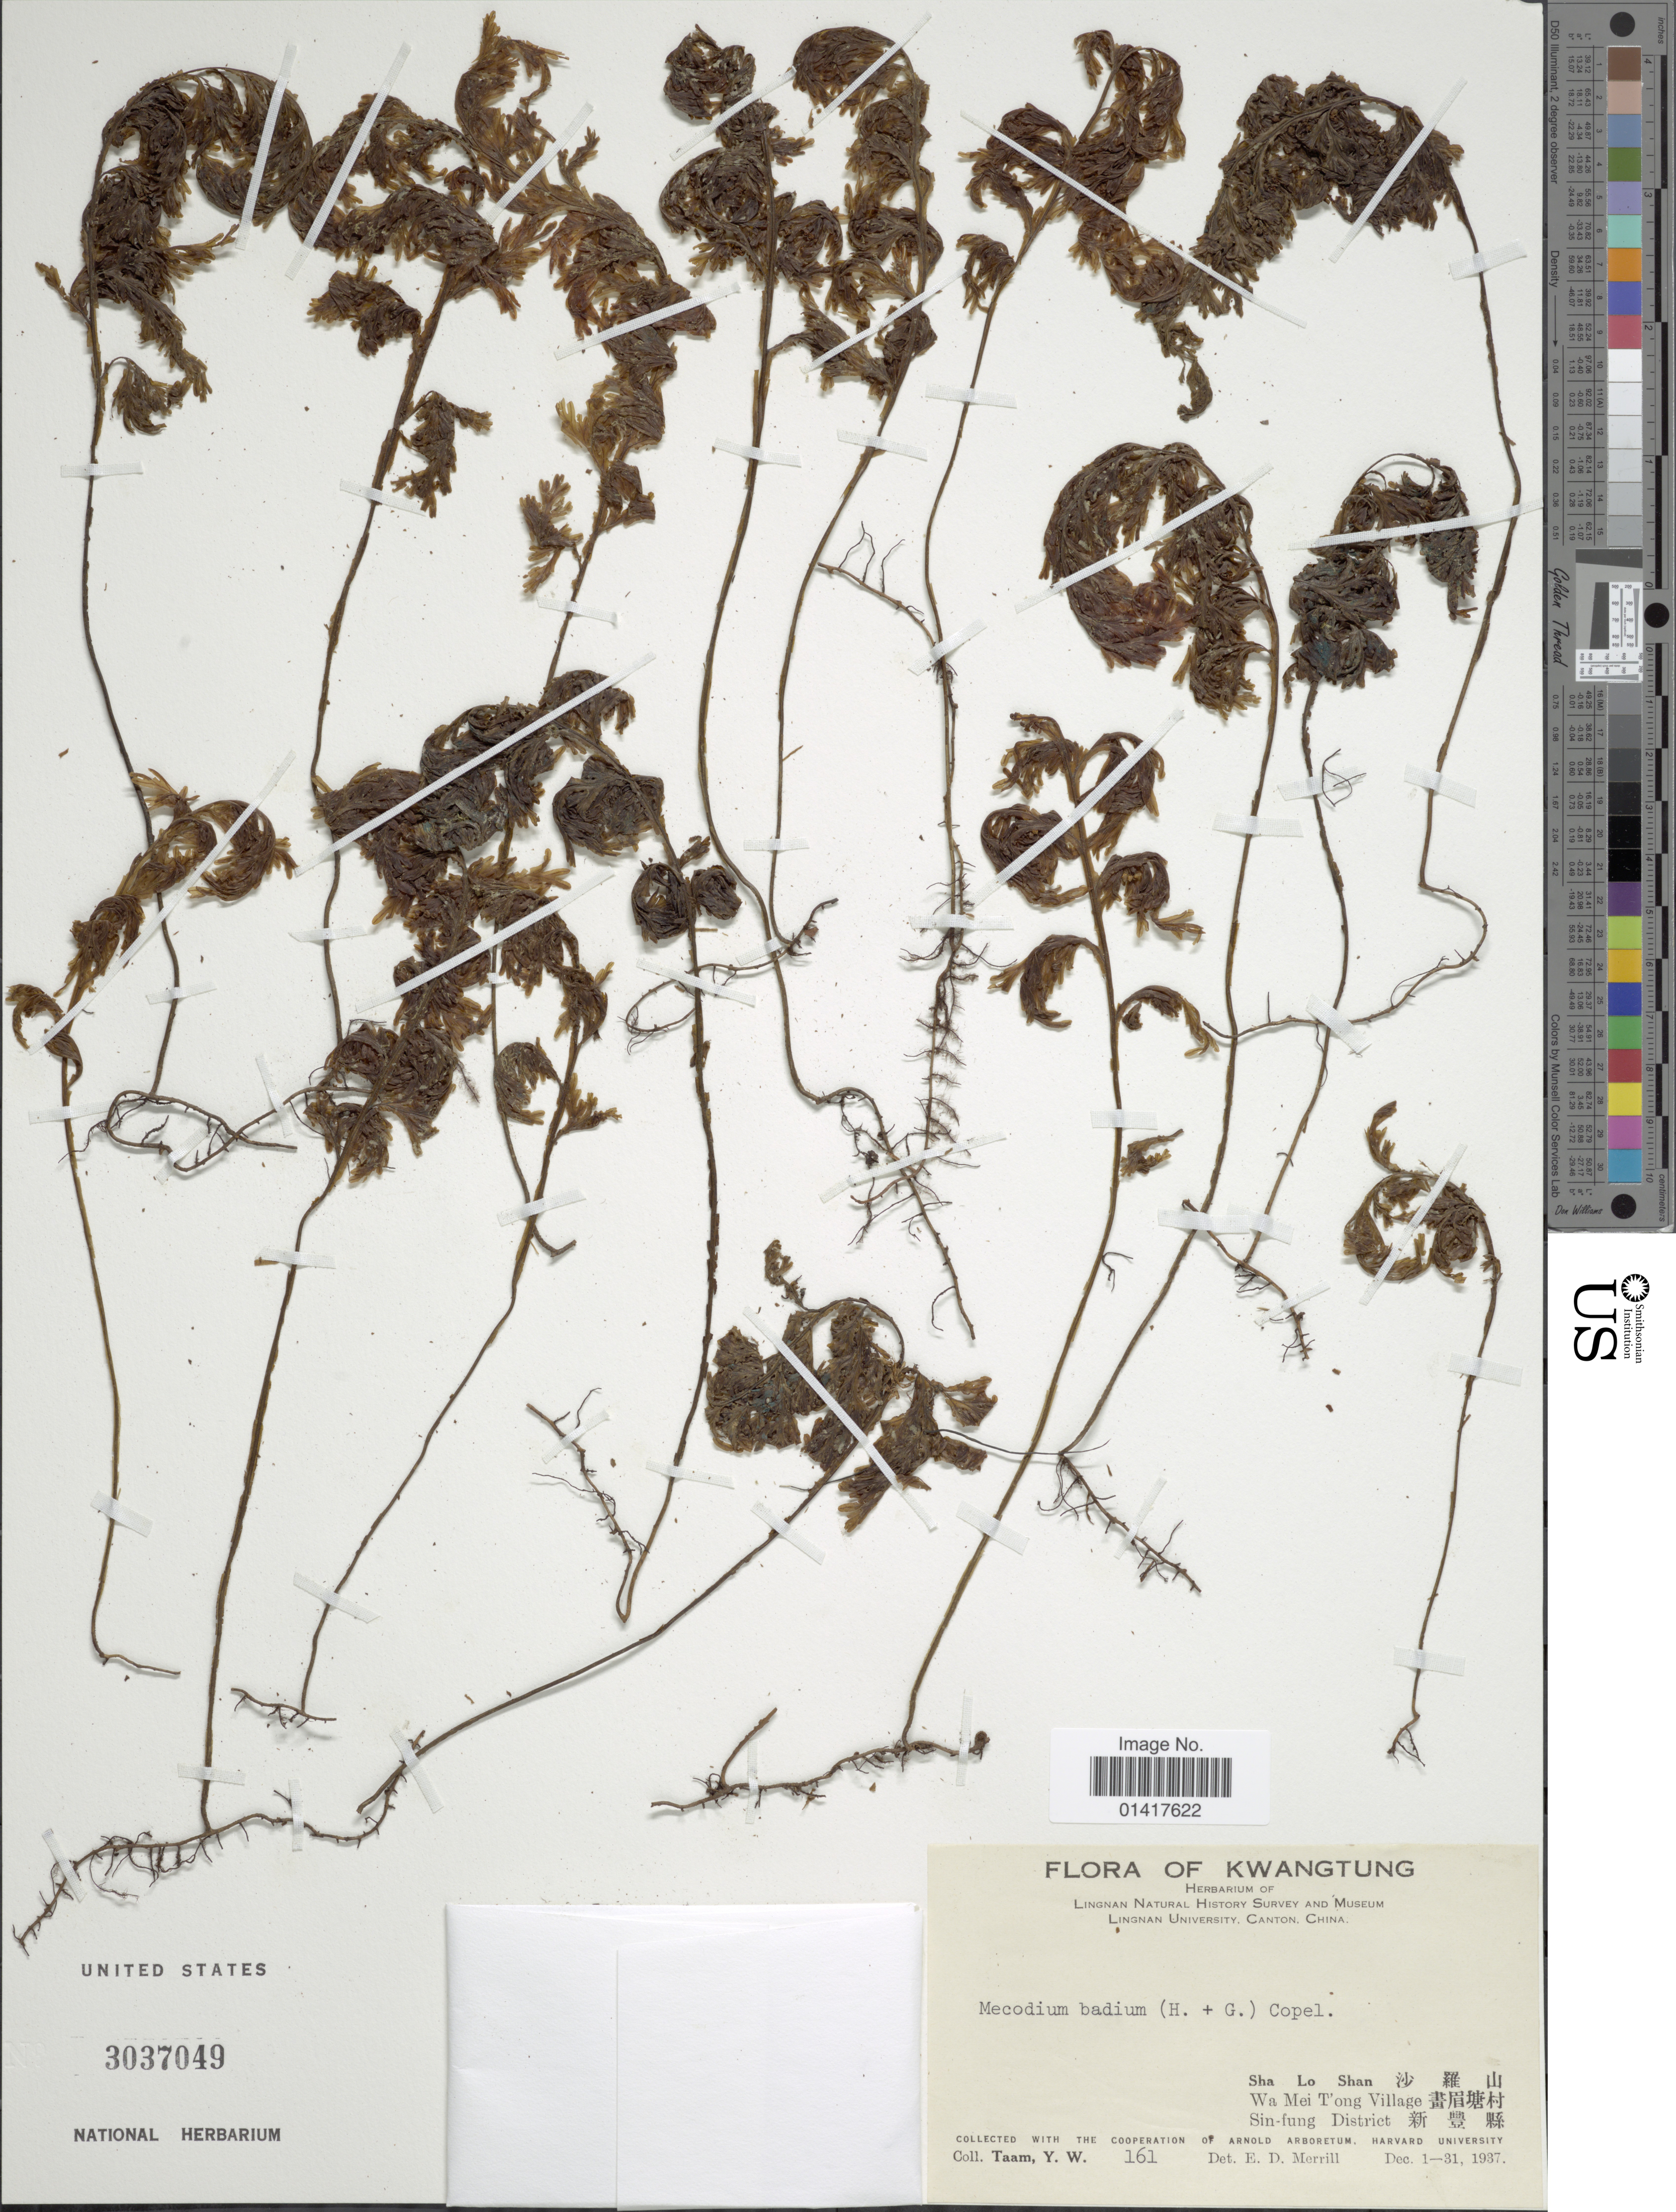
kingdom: Plantae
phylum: Tracheophyta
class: Polypodiopsida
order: Hymenophyllales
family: Hymenophyllaceae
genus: Hymenophyllum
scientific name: Hymenophyllum badium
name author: Hook. & Grev.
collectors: Y. W. Taam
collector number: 161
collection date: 1937-12-01/1937-12-31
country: China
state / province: Guangdong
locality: Kwantung. Sha Lo Shan. Wa Mei Tong T'ong VIllage. Sin-fung District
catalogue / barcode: US 3037049